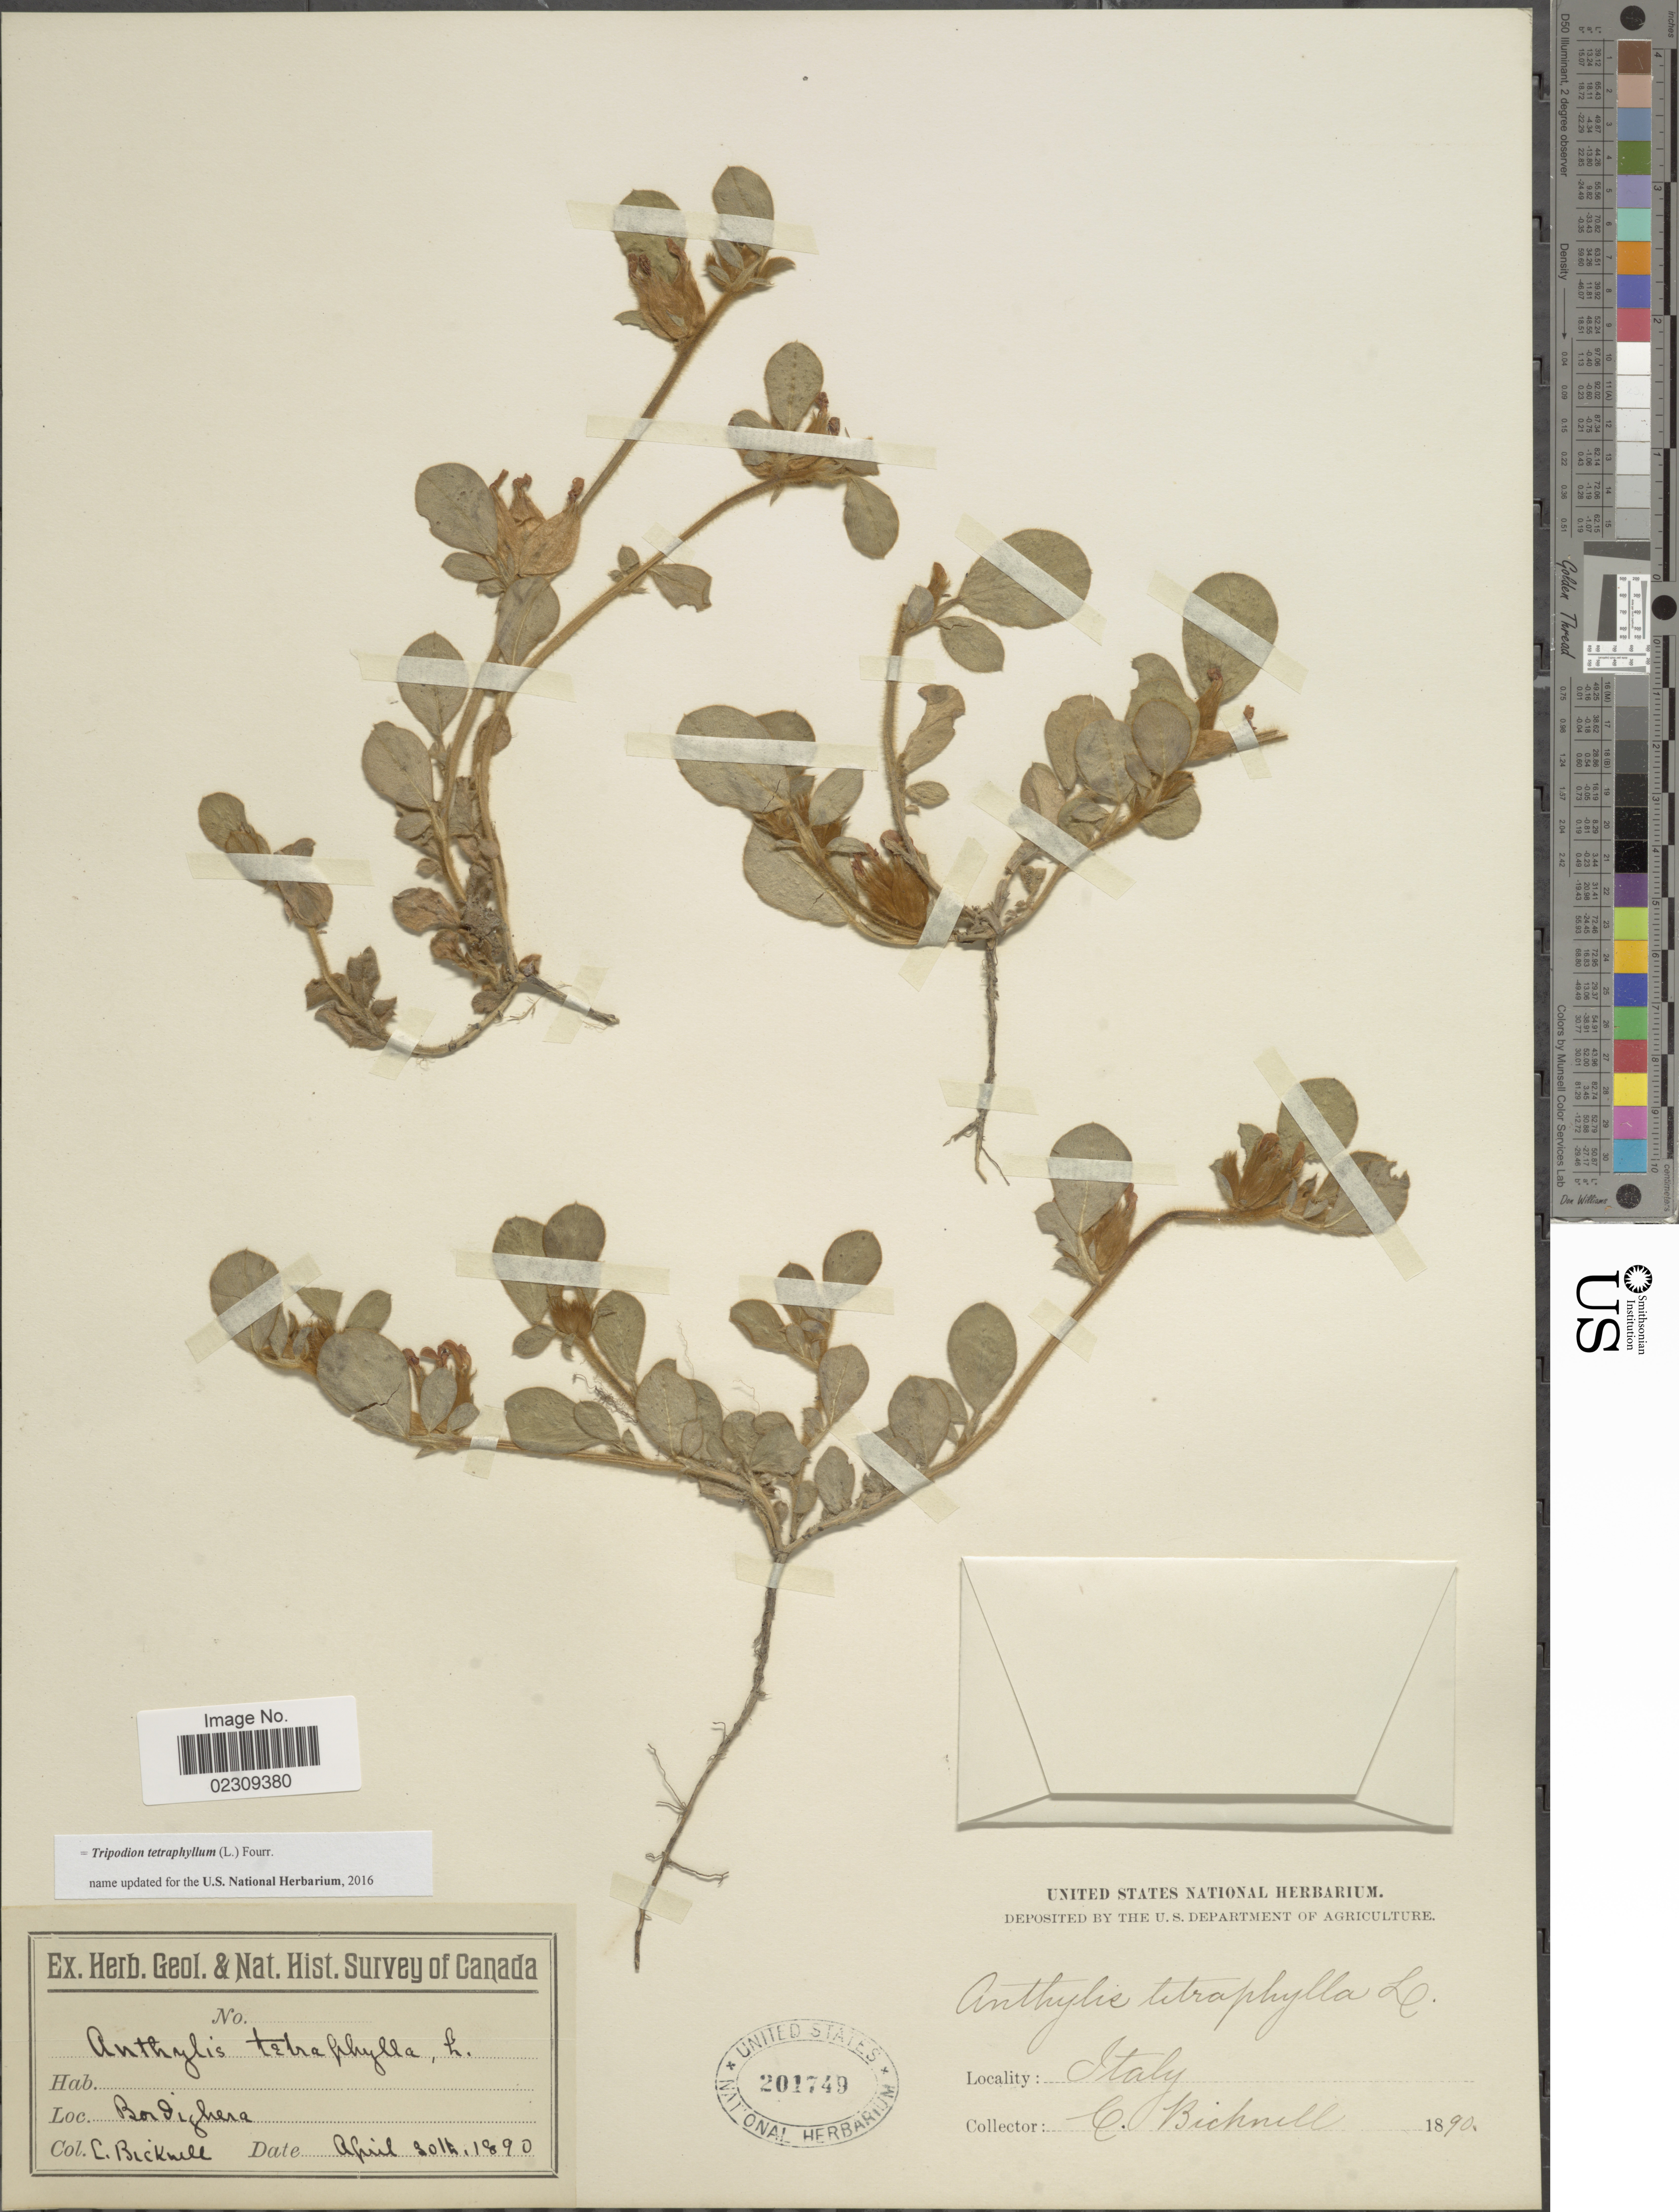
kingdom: Plantae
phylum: Tracheophyta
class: Magnoliopsida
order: Fabales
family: Fabaceae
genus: Tripodion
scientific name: Tripodion tetraphyllum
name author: (L.) Fourr.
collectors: C. Bicknell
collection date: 1890-04-30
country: Italy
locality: Bordighera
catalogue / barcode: US 201749